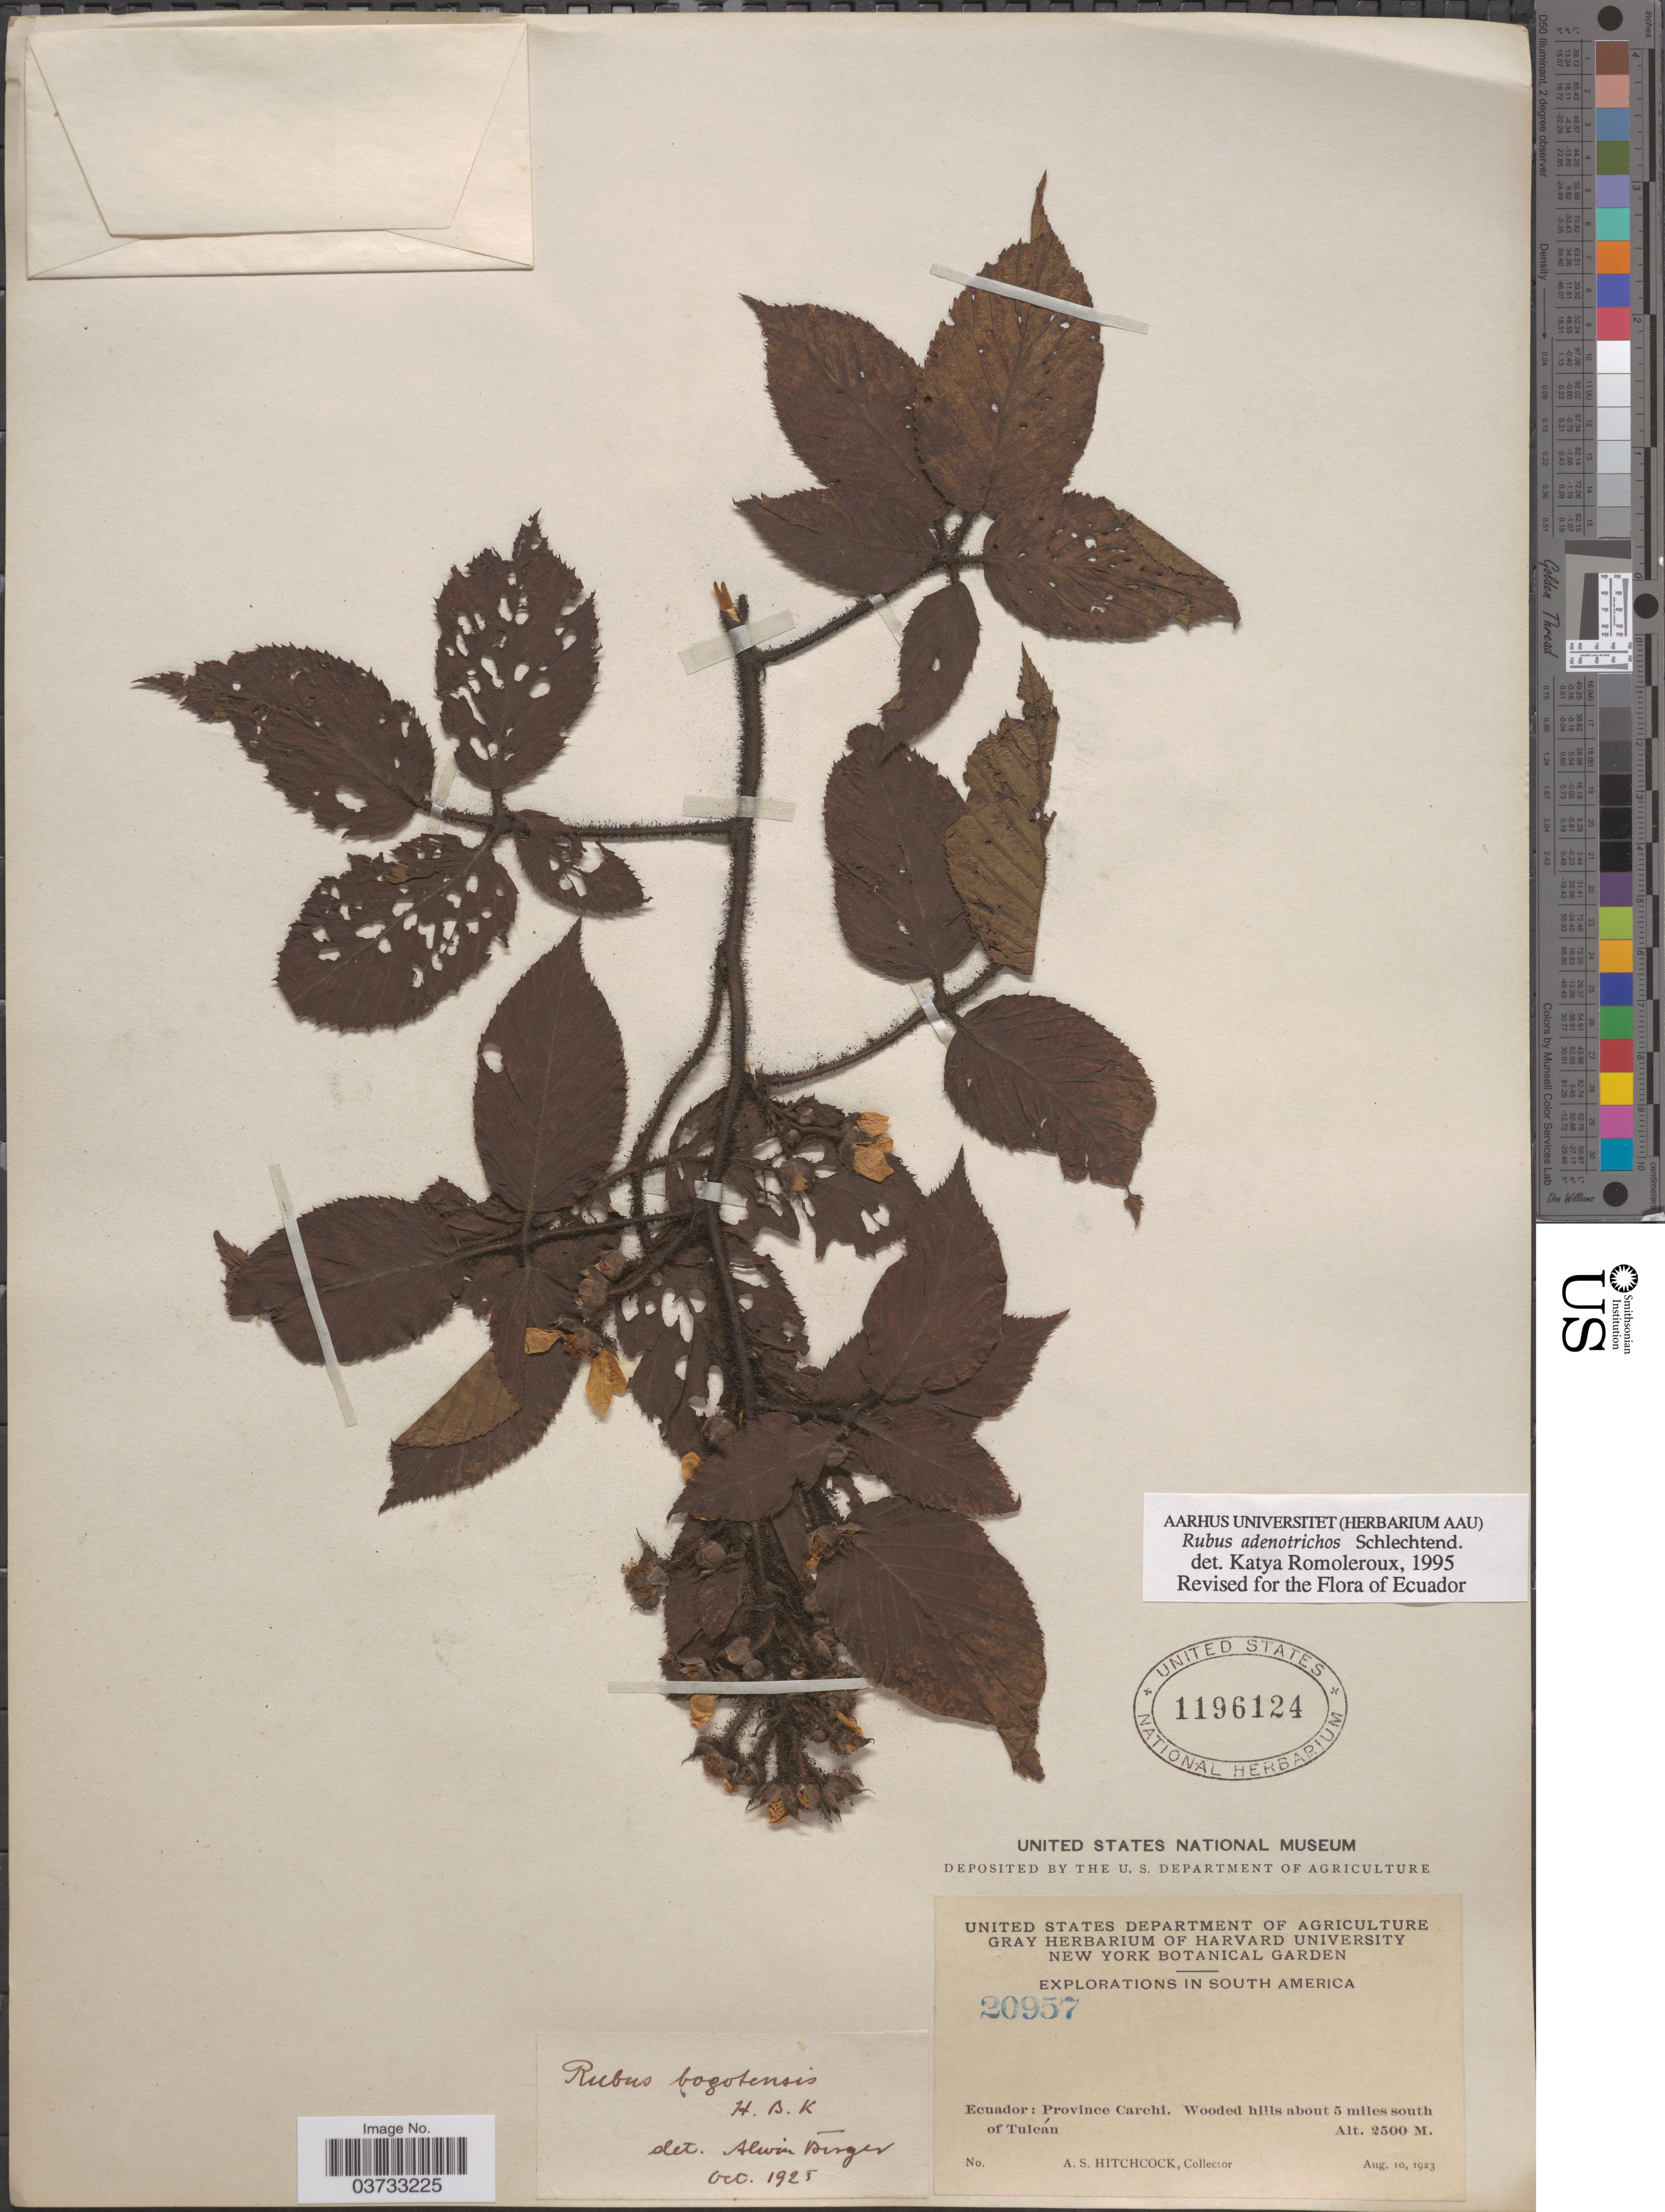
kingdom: Plantae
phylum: Tracheophyta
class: Magnoliopsida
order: Rosales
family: Rosaceae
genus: Rubus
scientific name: Rubus adenotrichos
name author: Schltdl.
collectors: A. S. Hitchcock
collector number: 20957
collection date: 1923-08-10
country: Ecuador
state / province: Carchi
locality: Wooded hills about 5 miles south of Tulcán.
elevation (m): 2500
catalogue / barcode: US 1196124